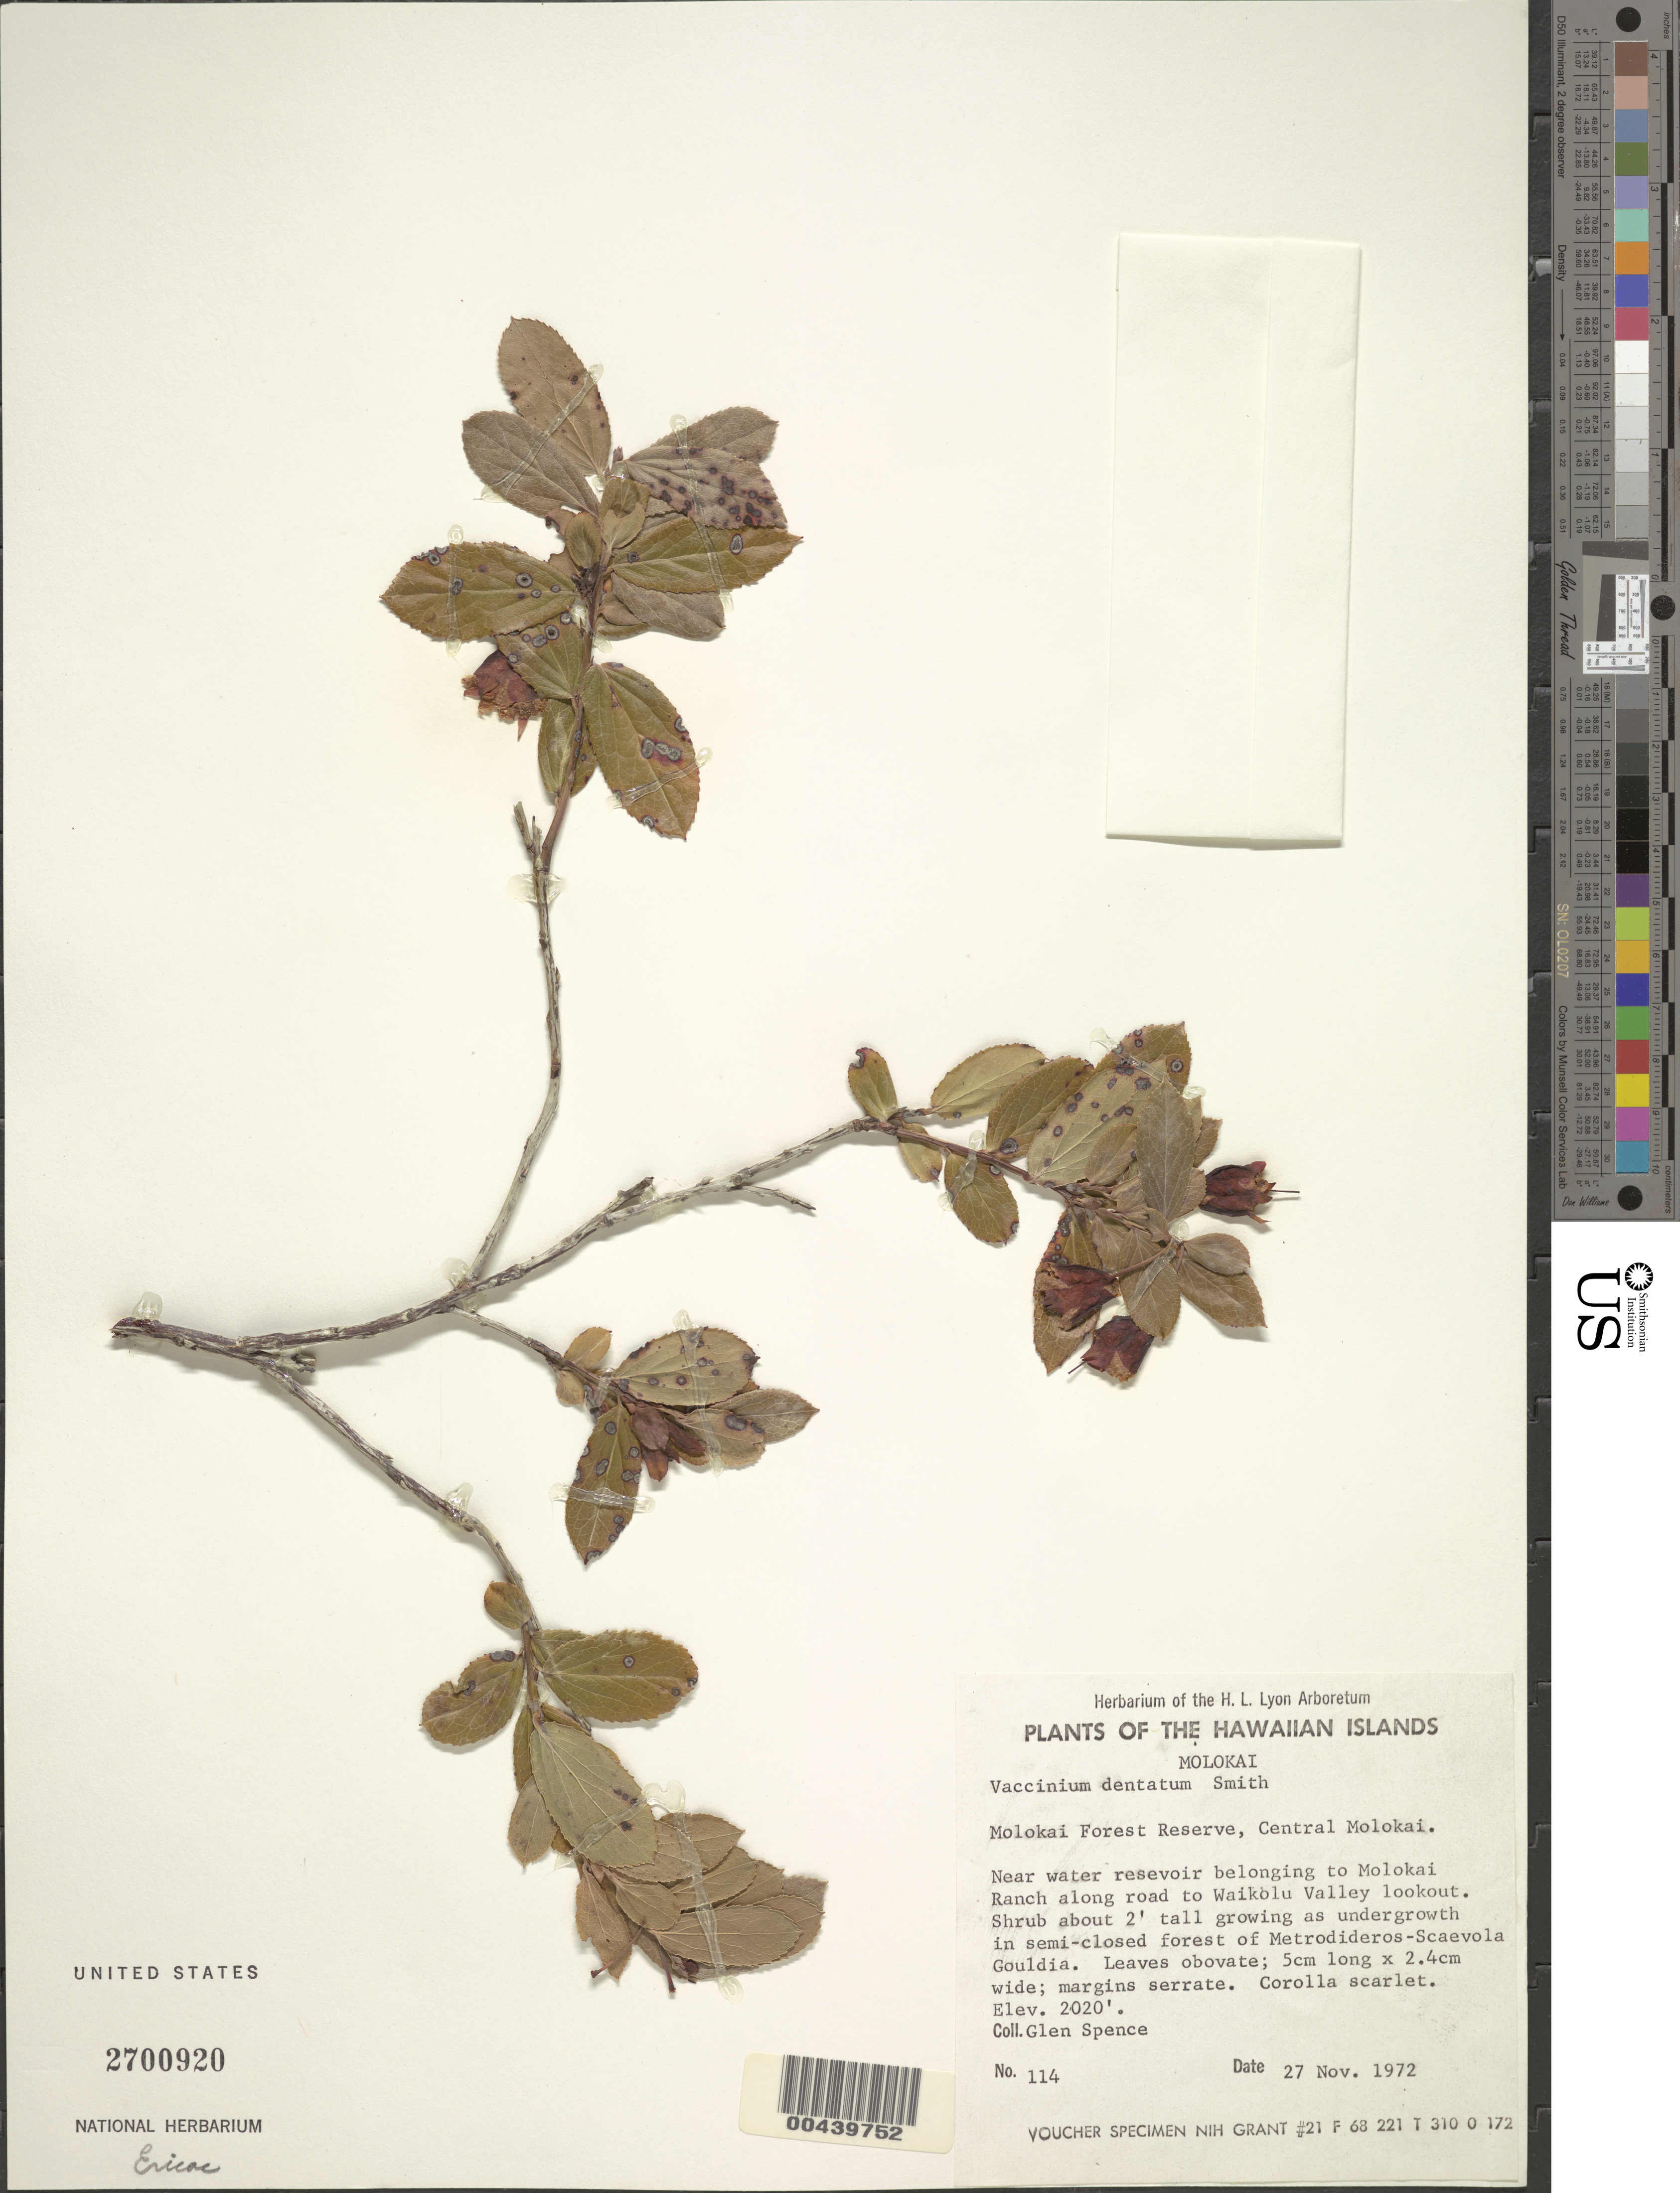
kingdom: Plantae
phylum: Tracheophyta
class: Magnoliopsida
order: Ericales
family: Ericaceae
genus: Vaccinium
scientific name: Vaccinium dentatum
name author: Sm.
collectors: G. Spence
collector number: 114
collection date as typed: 27 Nov 1972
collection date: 1972-11-27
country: United States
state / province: Hawaii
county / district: Maui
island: Moloka'i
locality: Molokai Forest Reserve, Central Molokai. Near water reservoir belonging to Molokai Ranch along road to Waikolu Valley lookout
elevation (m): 616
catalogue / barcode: US 2700920